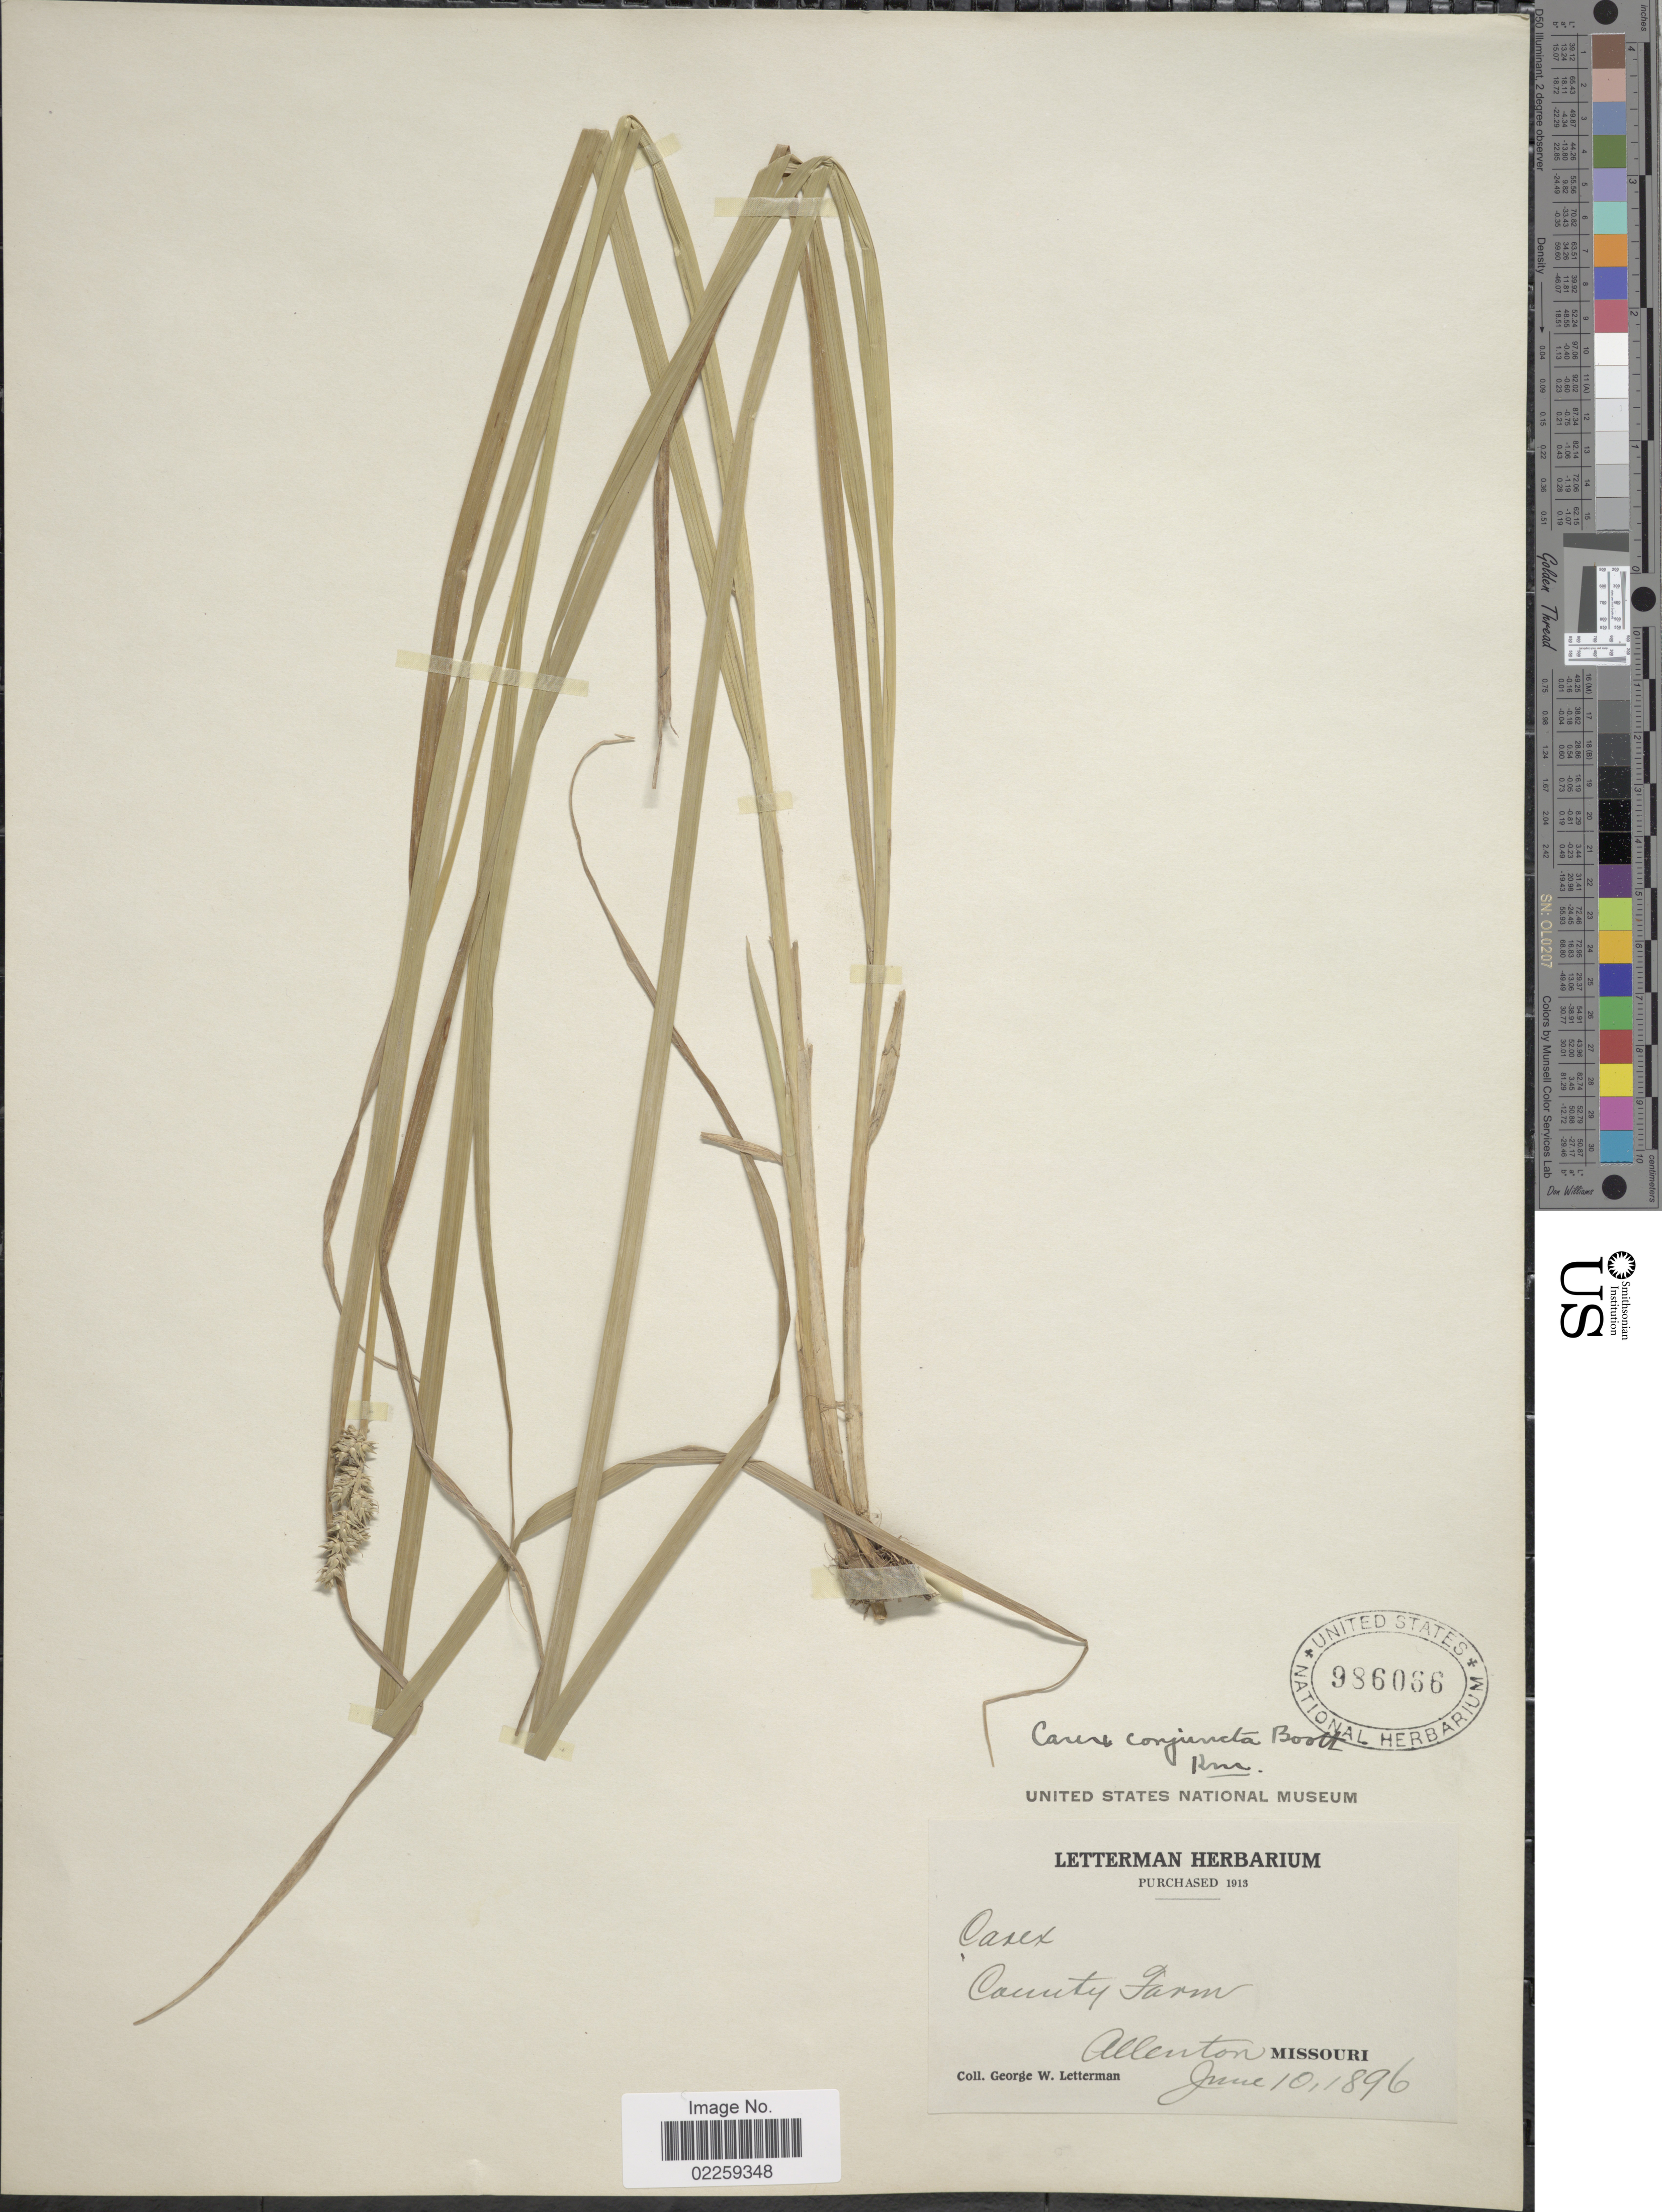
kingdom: Plantae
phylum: Tracheophyta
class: Liliopsida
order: Poales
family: Cyperaceae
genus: Carex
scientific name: Carex conjuncta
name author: Boott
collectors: G. W. Letterman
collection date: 1896-06-10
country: United States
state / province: Missouri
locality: County Farm, Allenton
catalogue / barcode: US 986066